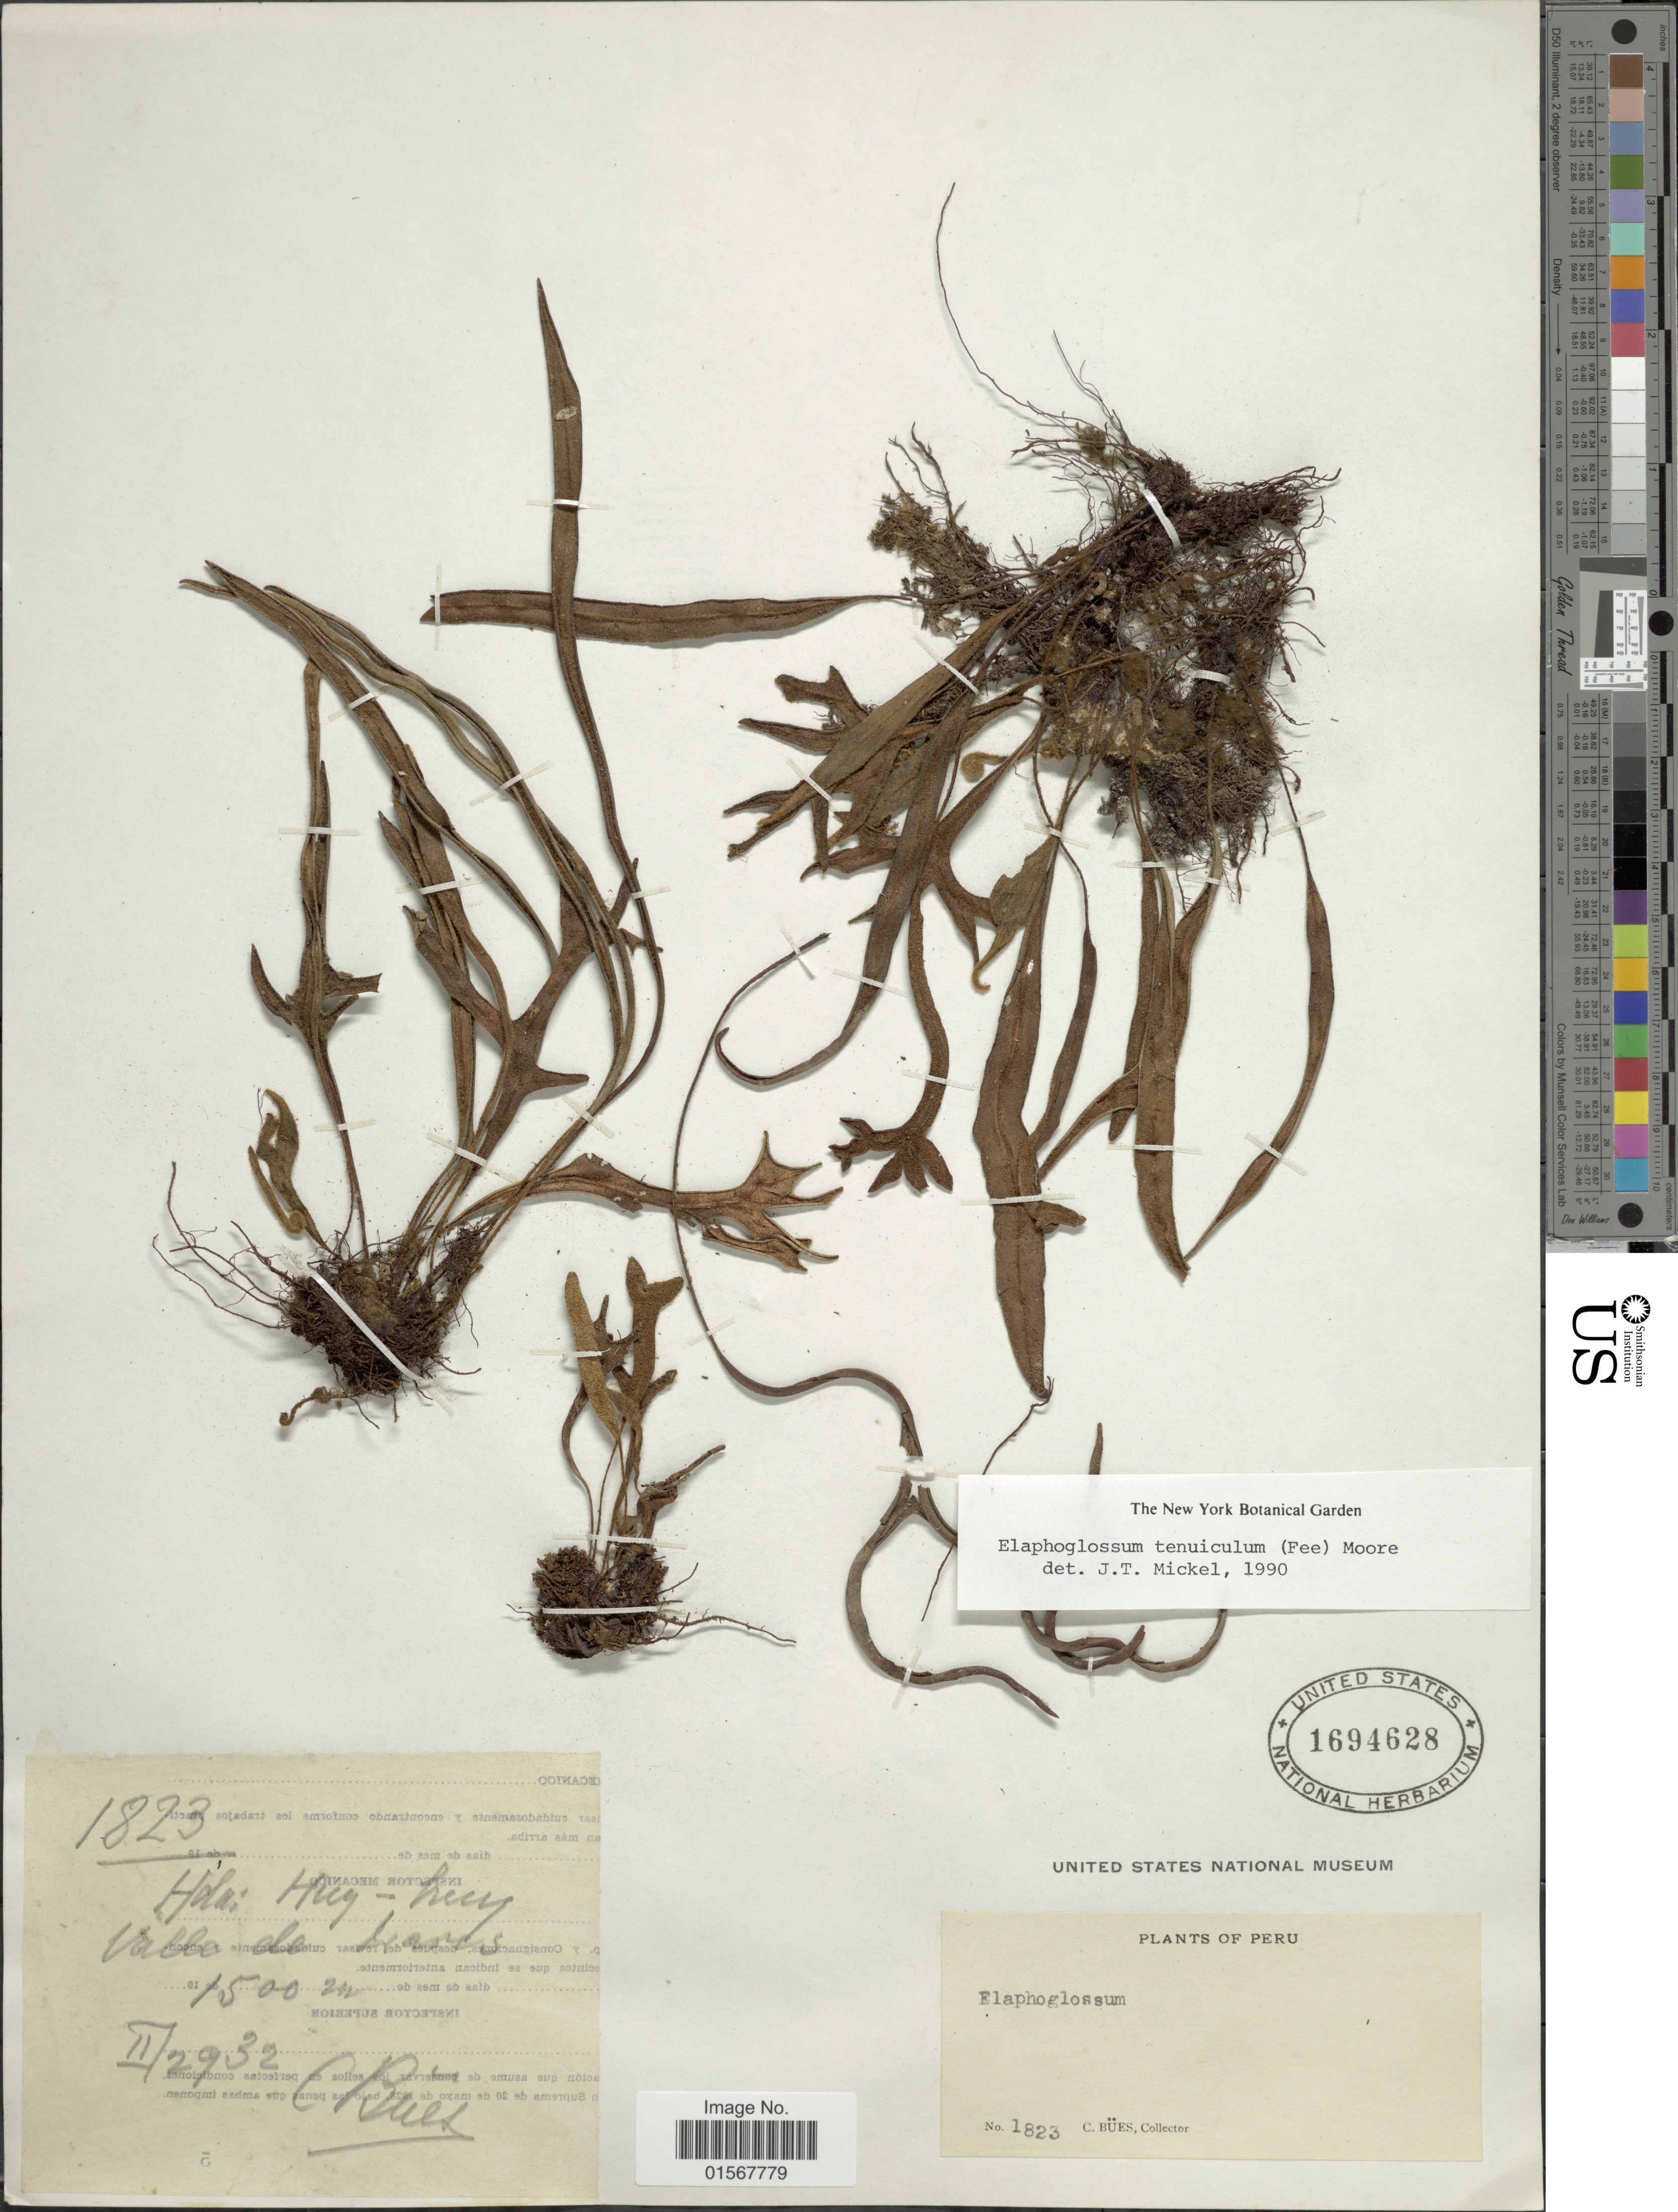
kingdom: Plantae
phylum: Tracheophyta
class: Polypodiopsida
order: Polypodiales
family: Dryopteridaceae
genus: Elaphoglossum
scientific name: Elaphoglossum tenuiculum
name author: (Fée) Baker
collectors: C. Bues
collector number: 1823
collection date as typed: Transcribed d/m/y: 29/2/32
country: Peru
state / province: Cusco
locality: Hda: Huy- huy, Valle de Lares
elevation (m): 1500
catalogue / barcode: US 1694628